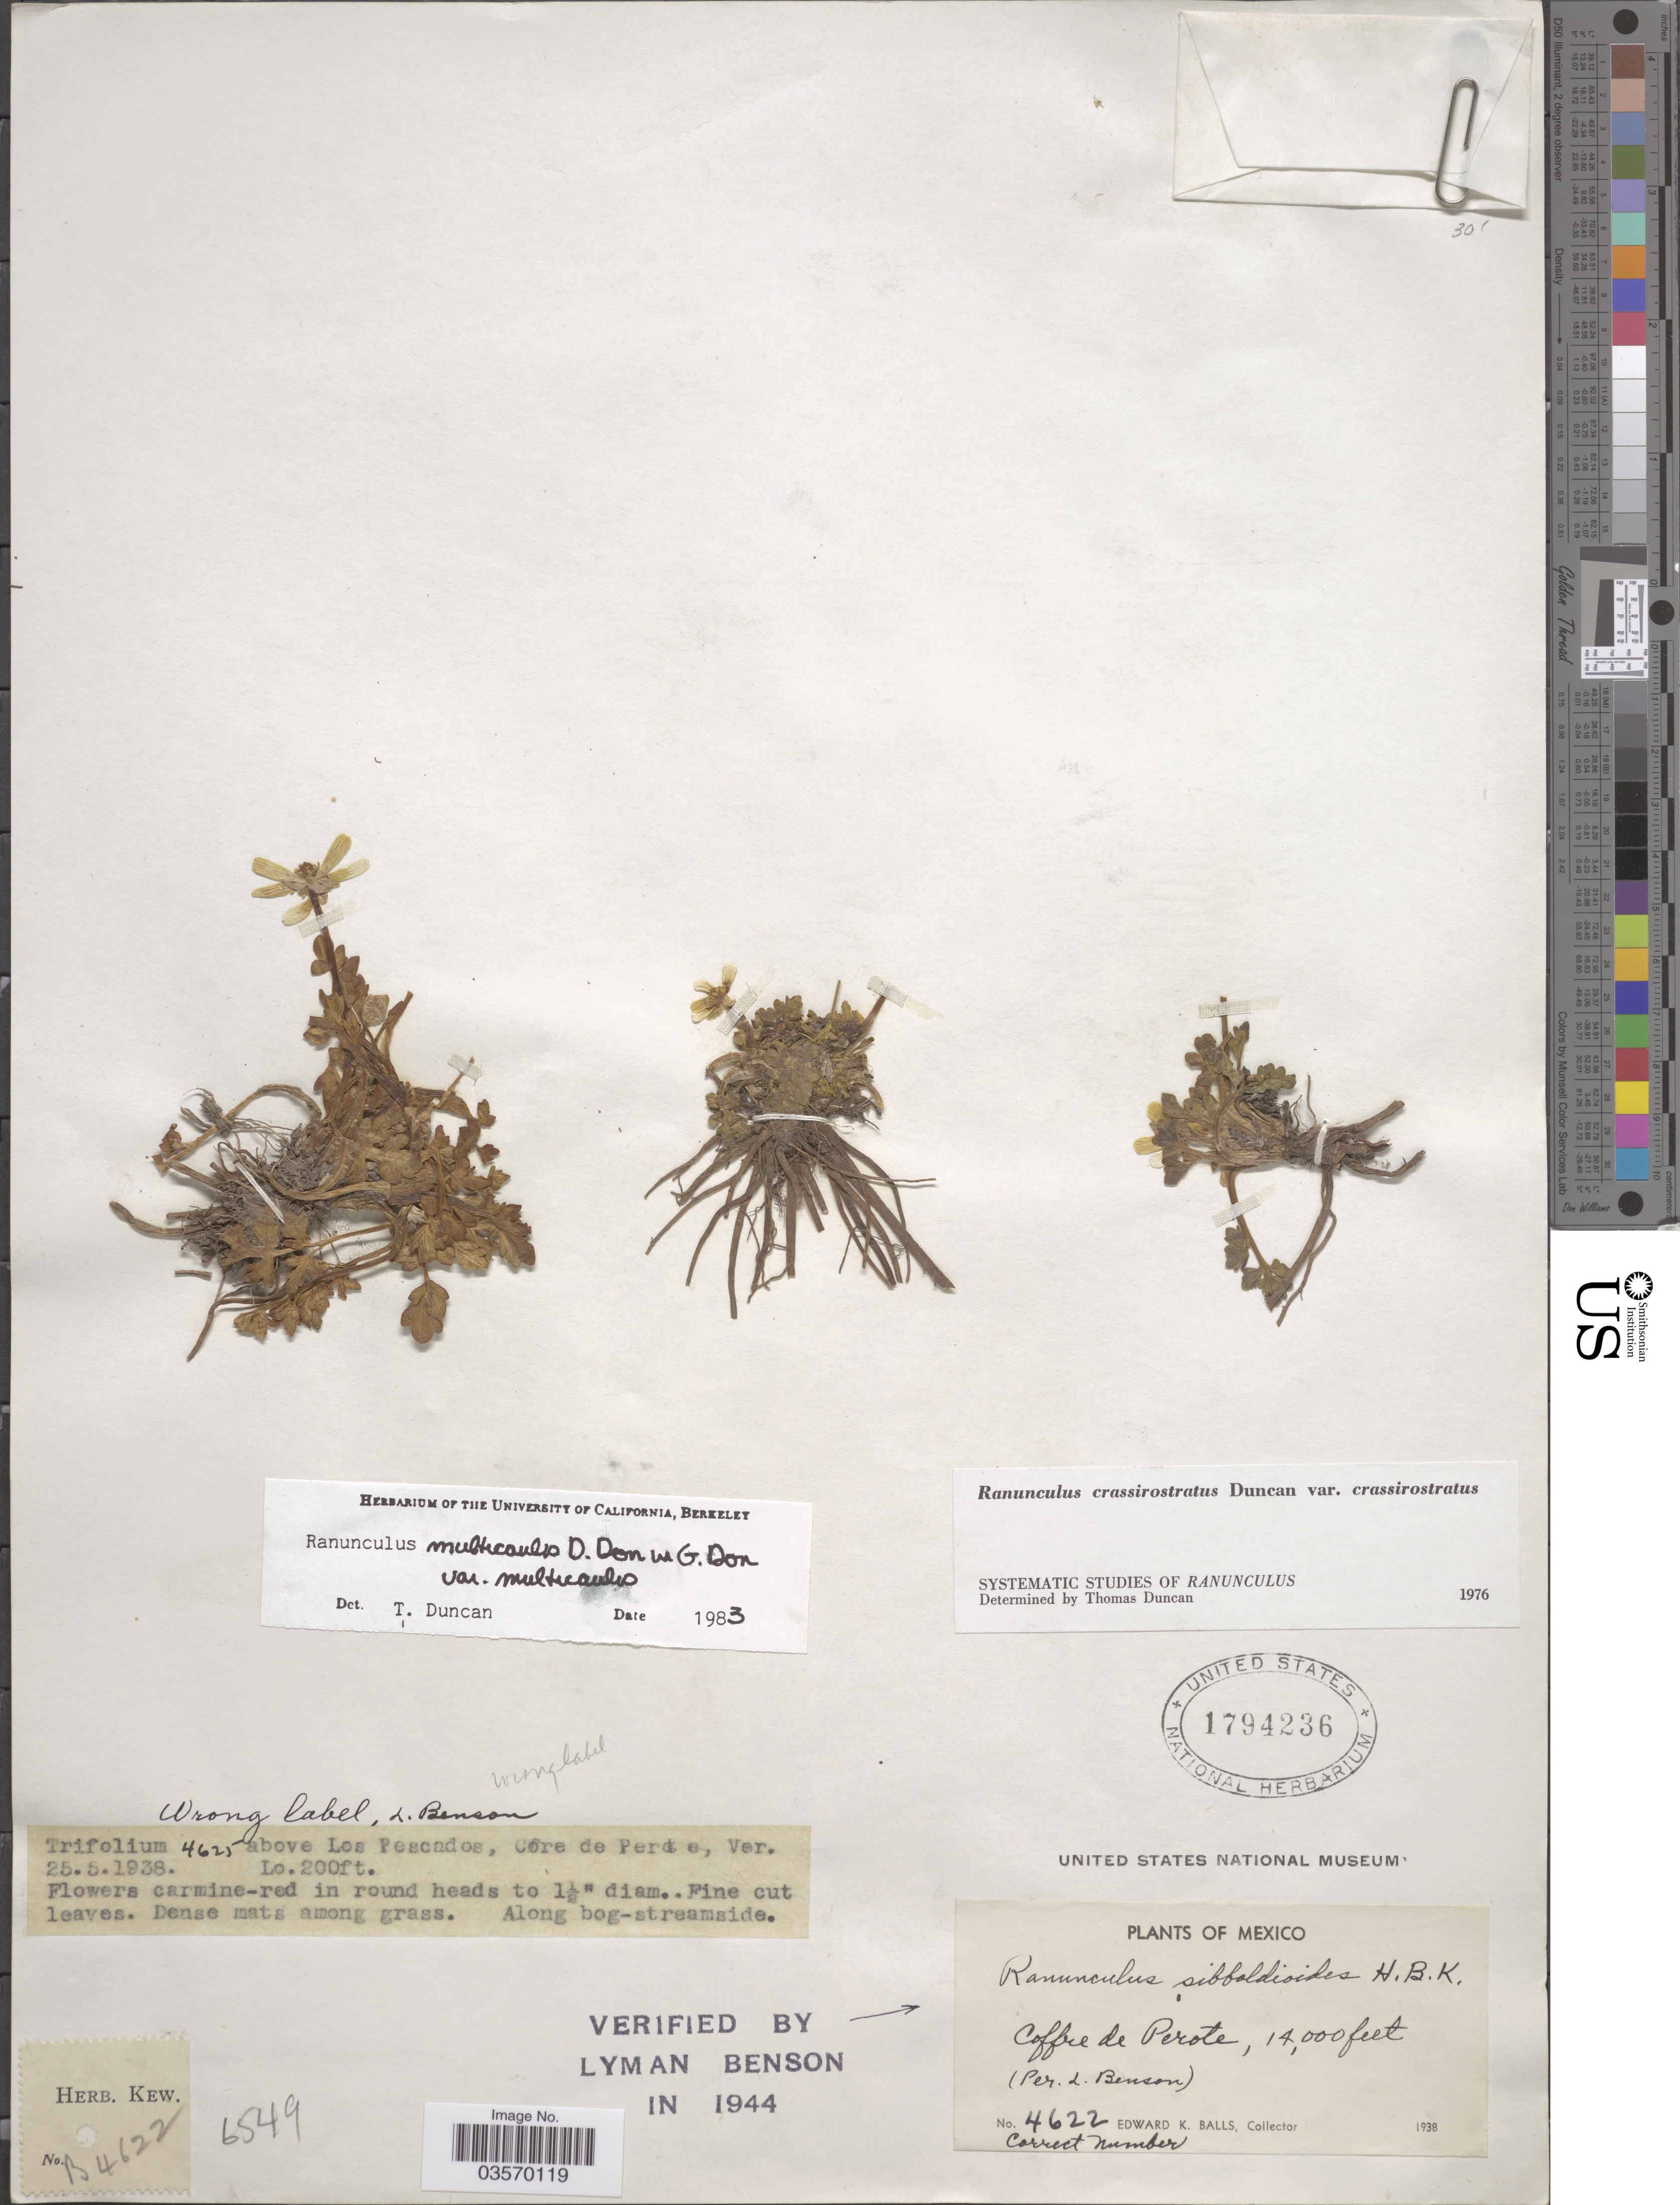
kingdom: Plantae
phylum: Tracheophyta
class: Magnoliopsida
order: Ranunculales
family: Ranunculaceae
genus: Ranunculus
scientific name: Ranunculus multicaulis var. multicaulis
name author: D. Don ex D. Don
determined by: Duncan, T.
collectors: E. K. Balls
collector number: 4622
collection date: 1938-05-25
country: Mexico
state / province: Veracruz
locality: Above Los Pescados, Cofre de Perote, Ver.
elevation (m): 3109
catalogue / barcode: US 1794236